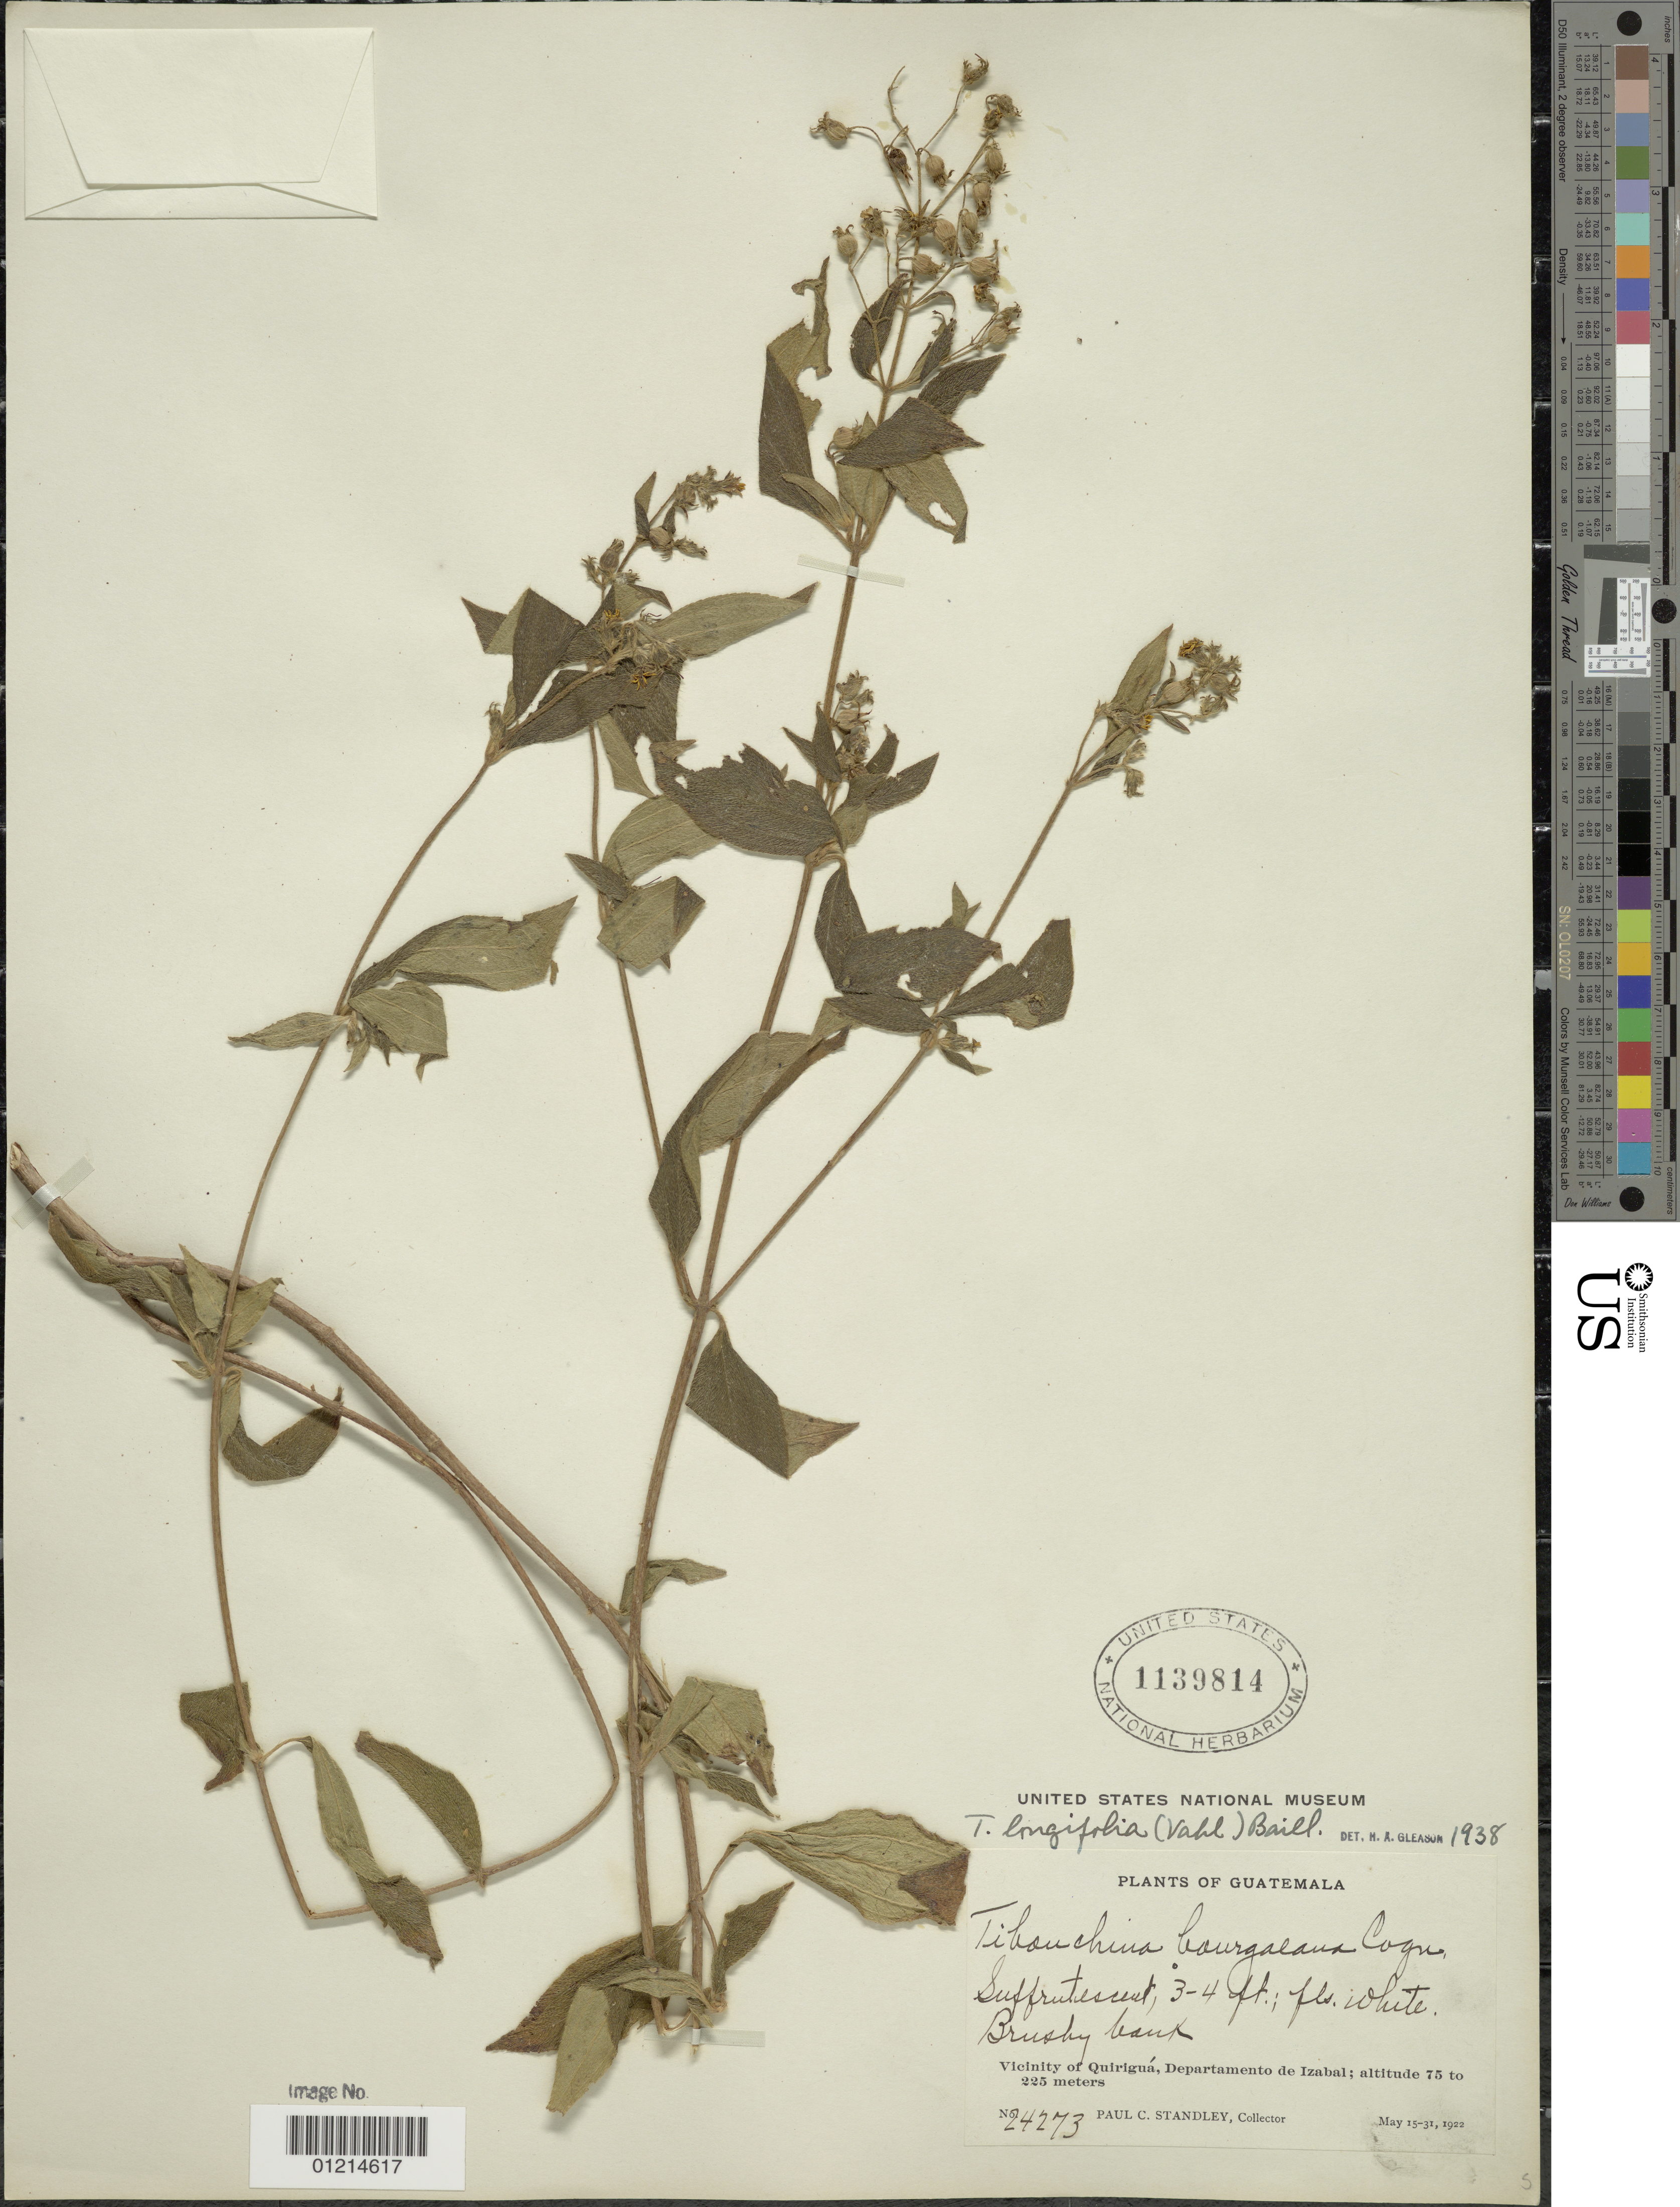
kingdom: Plantae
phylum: Tracheophyta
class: Magnoliopsida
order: Myrtales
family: Melastomataceae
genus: Chaetogastra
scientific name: Chaetogastra longifolia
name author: (Vahl) DC.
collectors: P. C. Standley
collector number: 24273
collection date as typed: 15 May 1922 to 31 Mar 1922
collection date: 1922-03-31/1922-05-15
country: Guatemala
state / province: Izabal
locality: Vicinity of Quiriguá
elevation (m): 75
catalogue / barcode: US 1139814